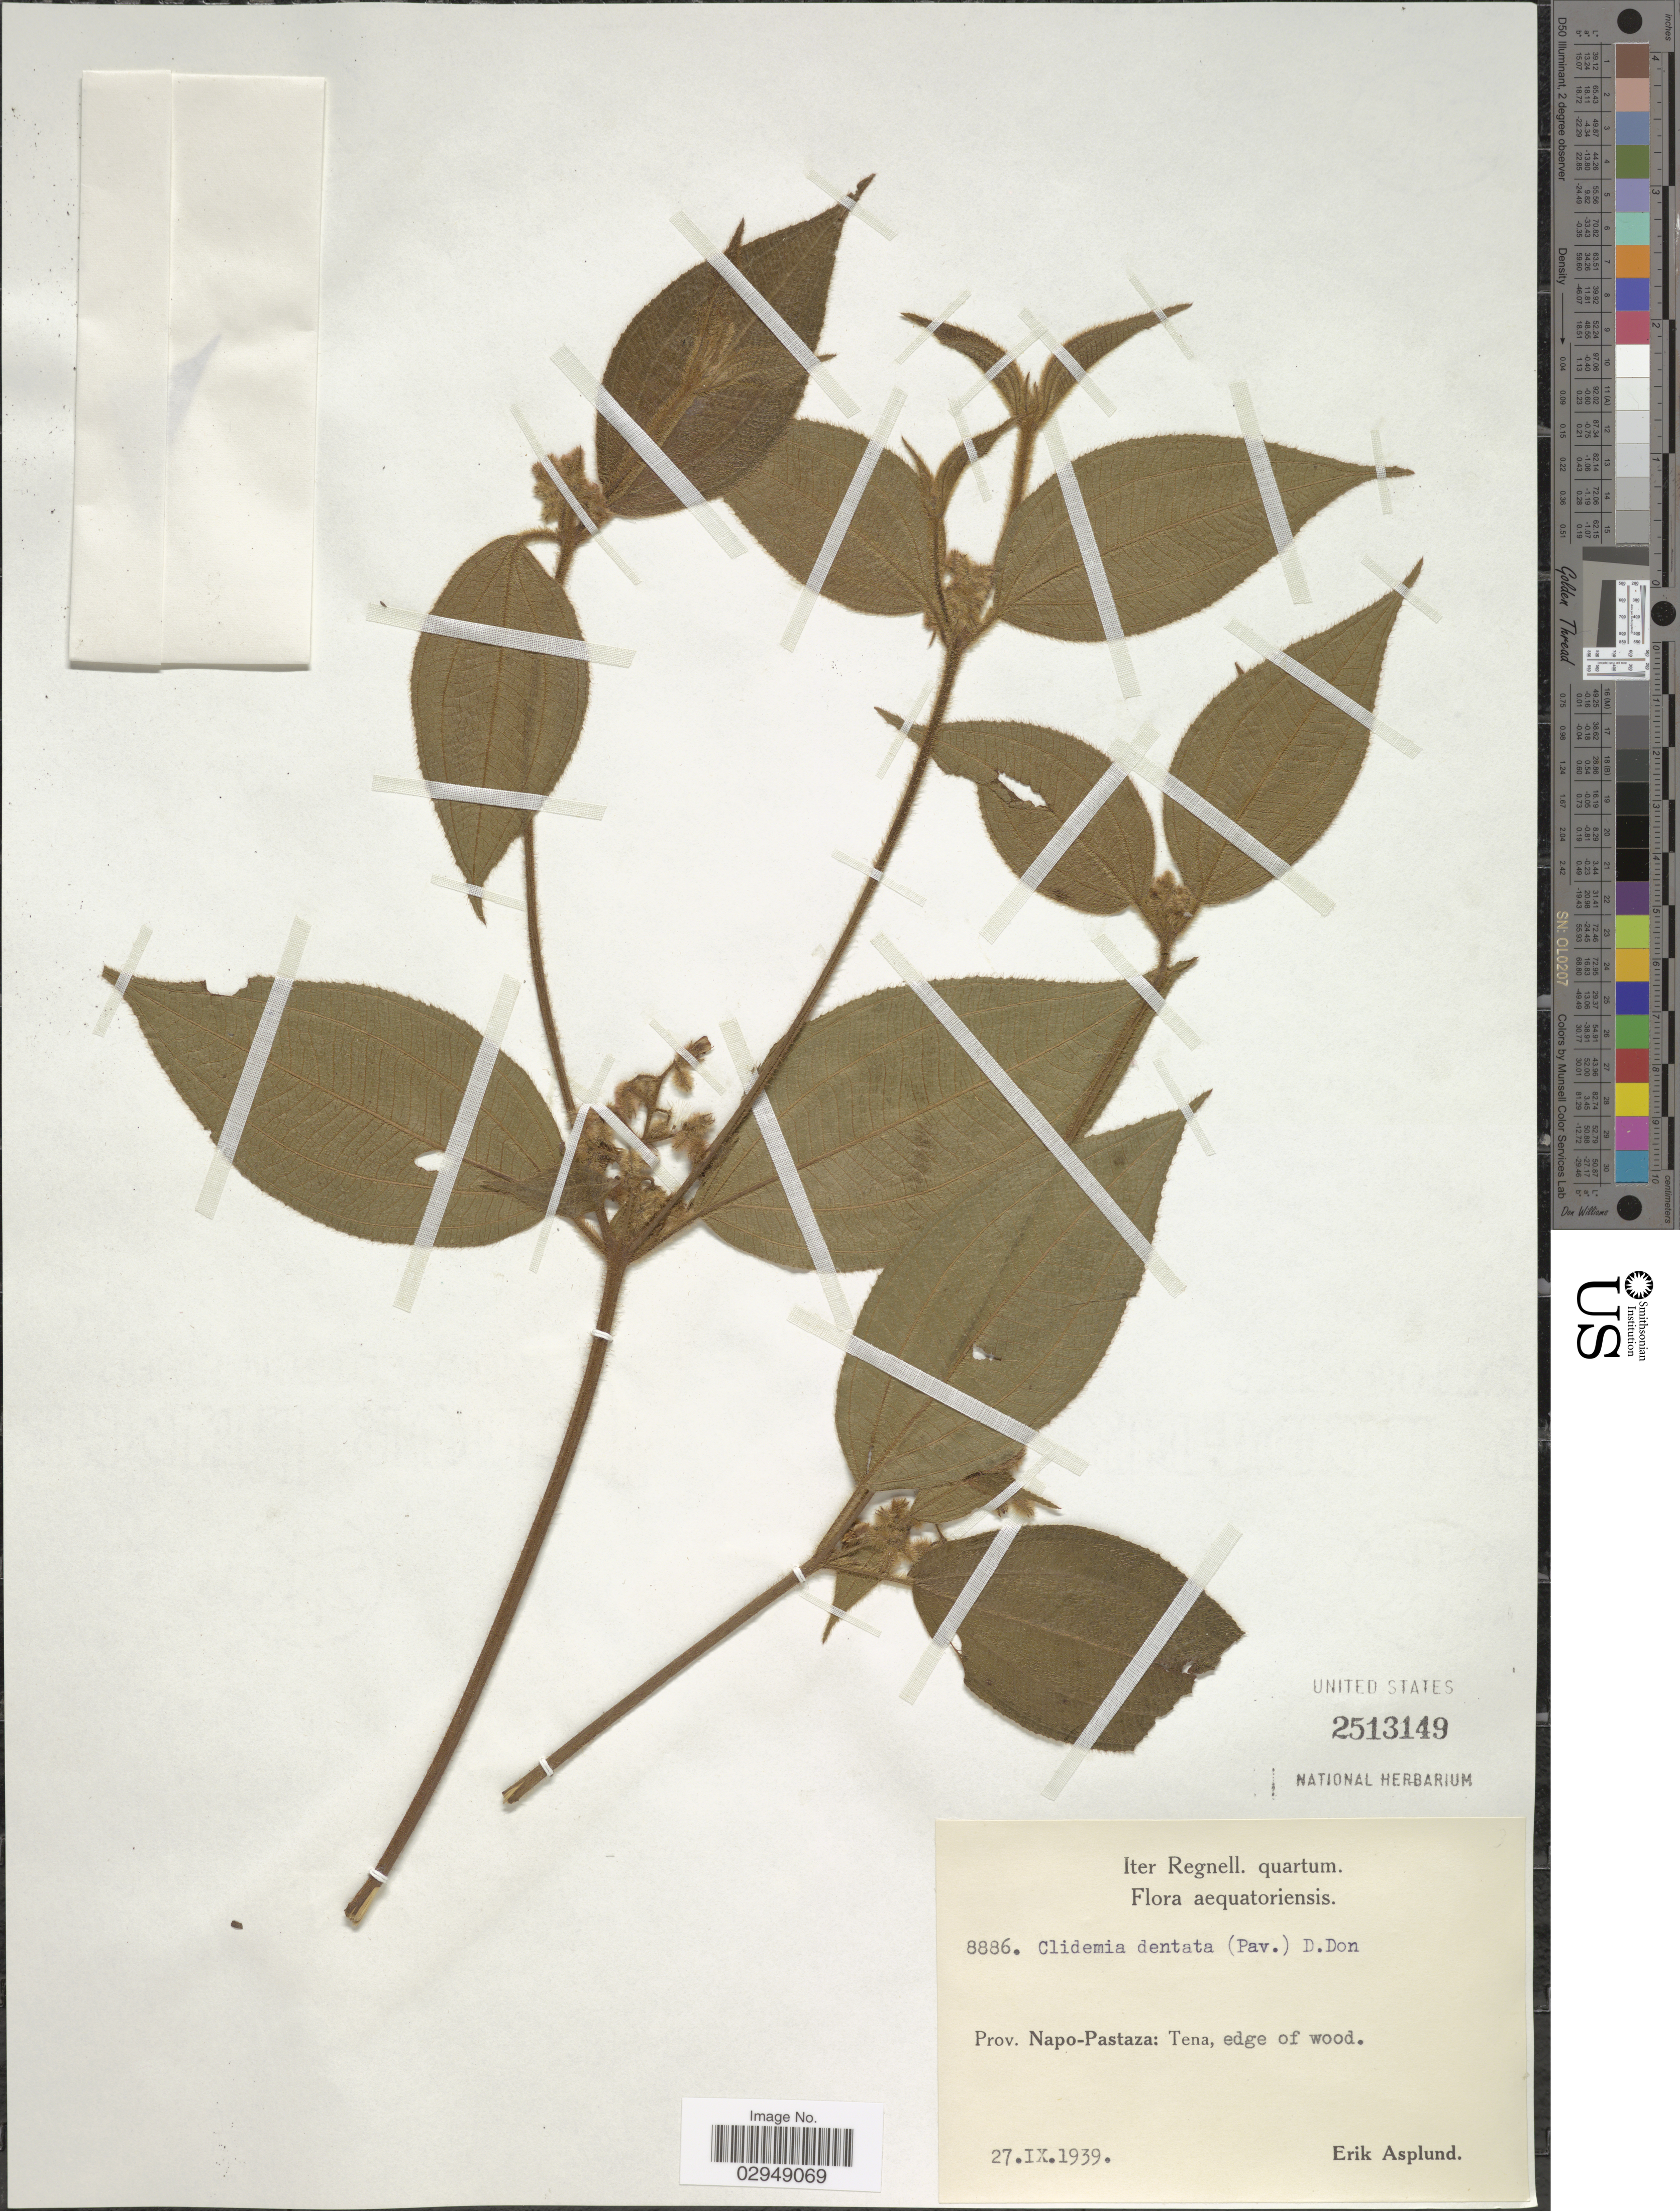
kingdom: Plantae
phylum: Tracheophyta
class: Magnoliopsida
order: Myrtales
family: Melastomataceae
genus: Clidemia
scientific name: Clidemia dentata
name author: D. Don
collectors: E. Asplund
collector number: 8886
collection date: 1939-09-27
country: Ecuador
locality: Prov. Napo-Pastaza: Tena.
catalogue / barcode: US 2513149